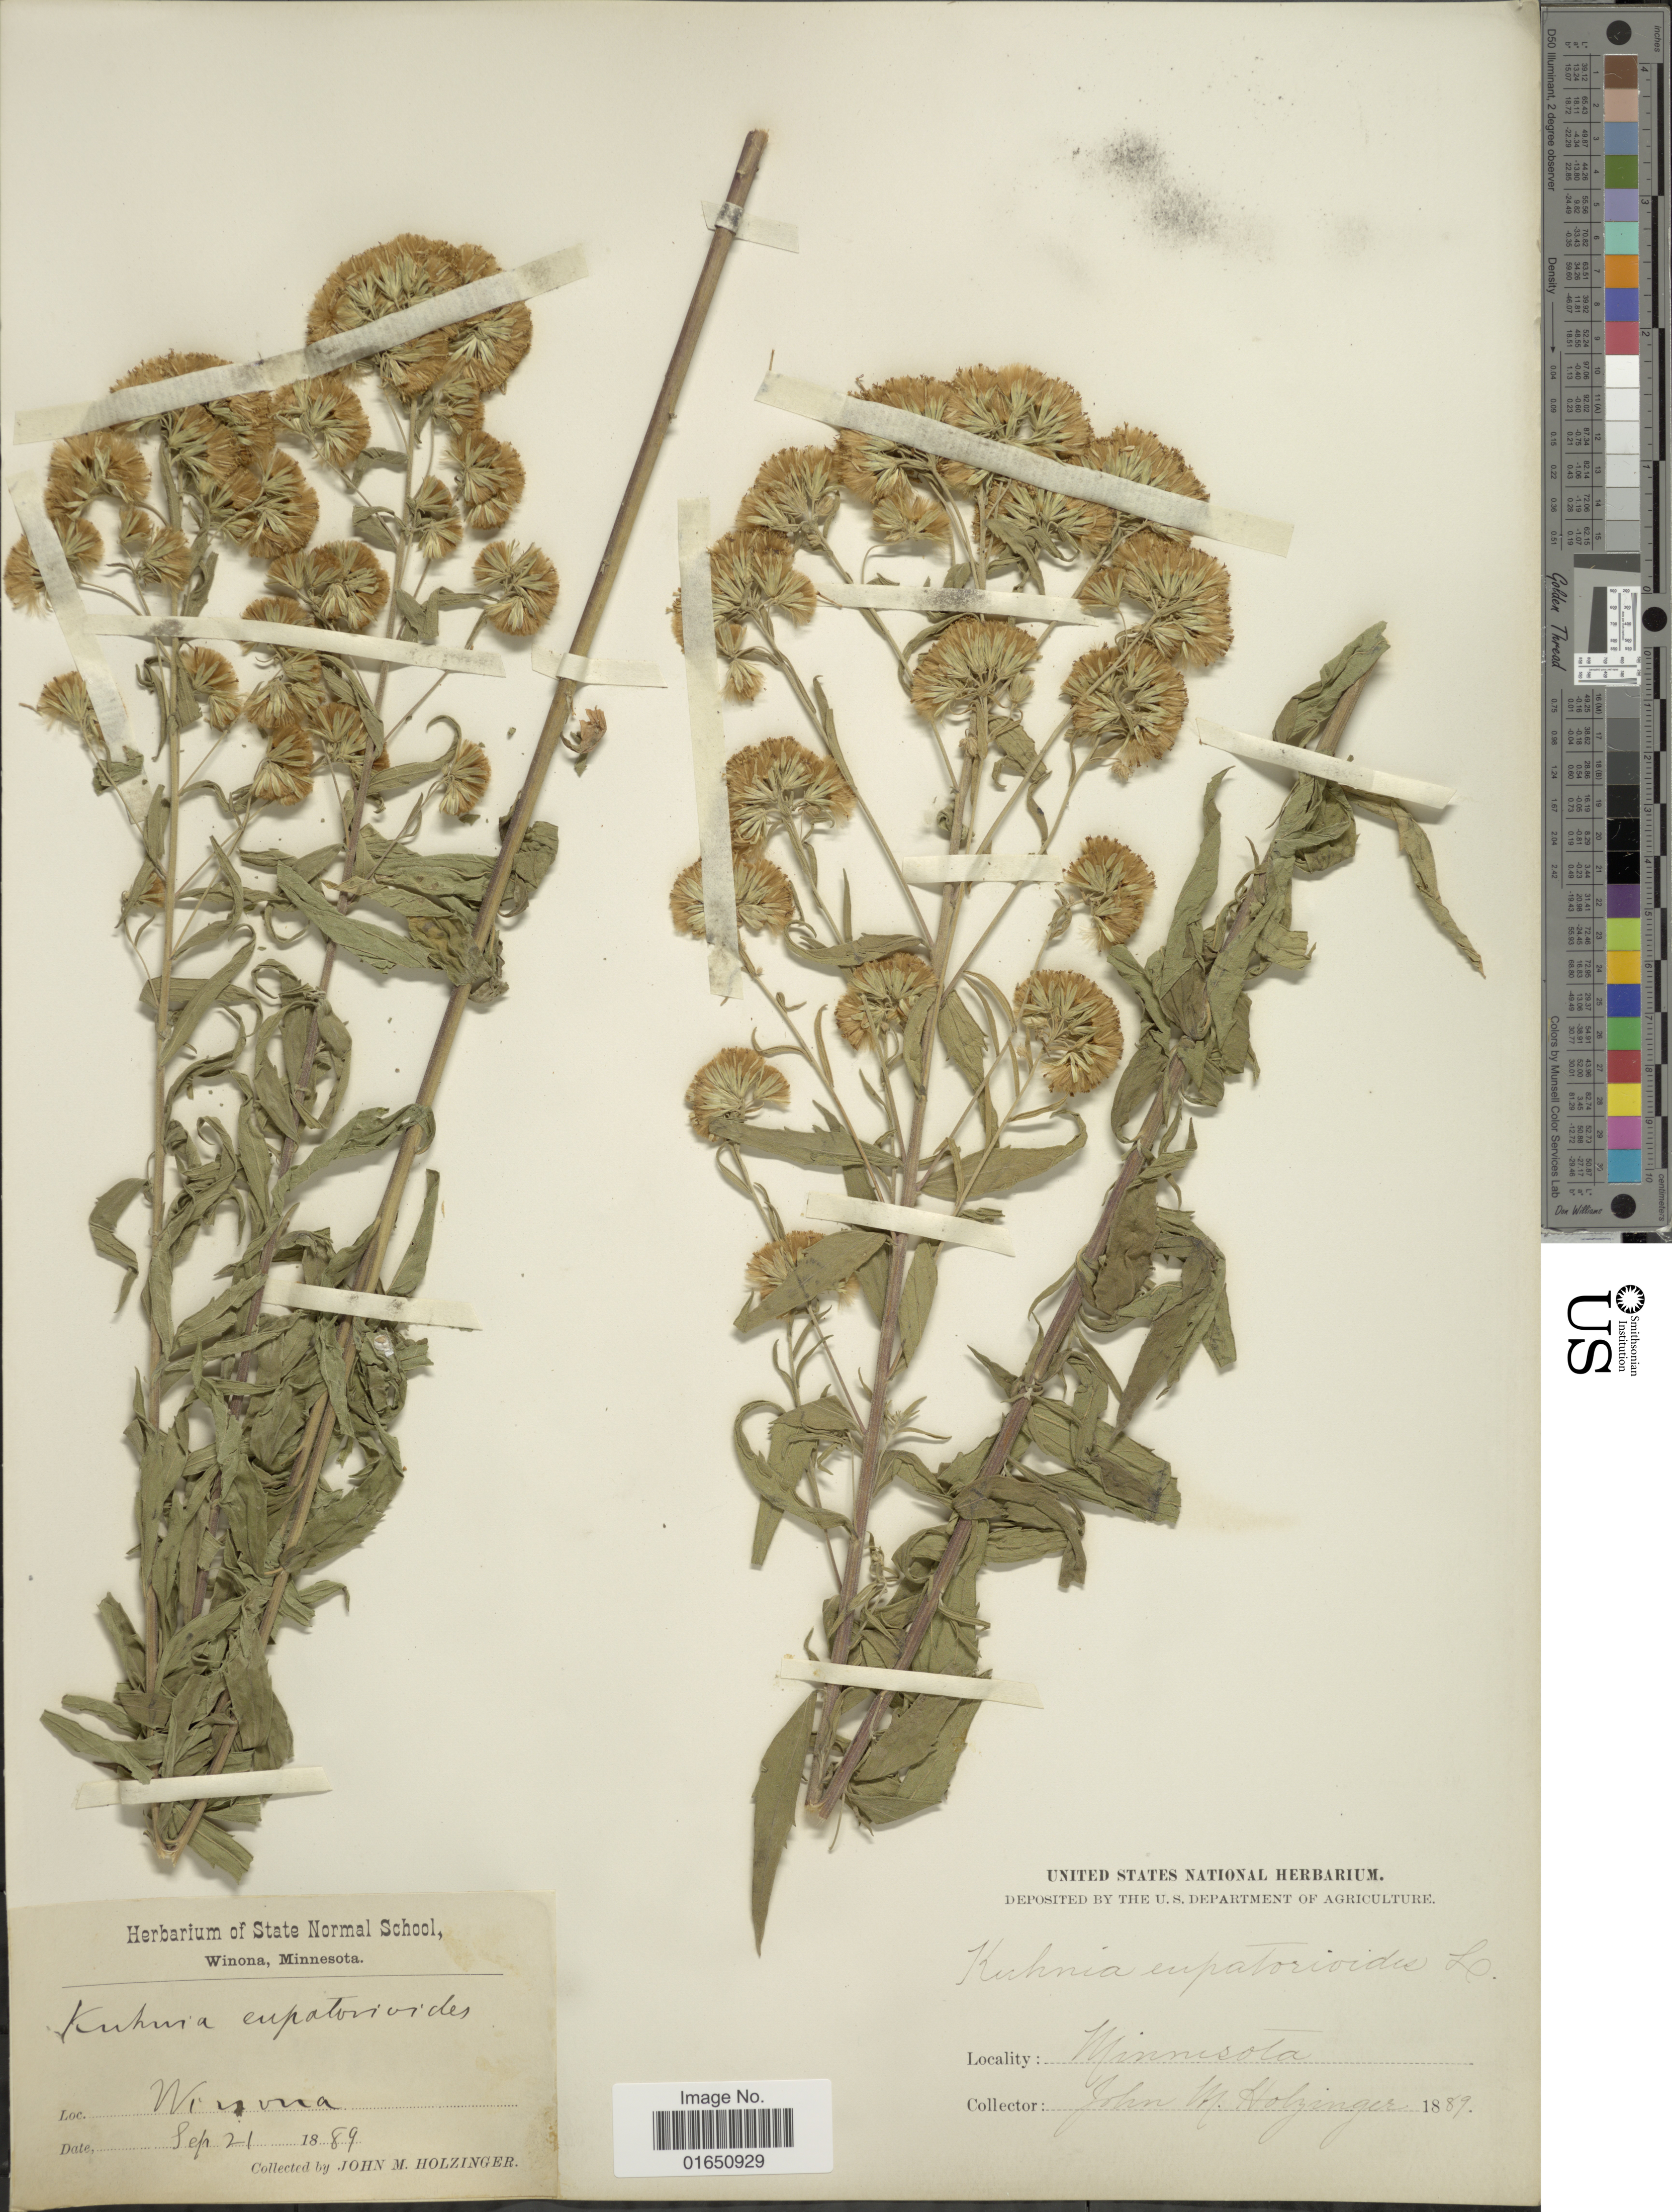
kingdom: Plantae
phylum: Tracheophyta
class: Magnoliopsida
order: Asterales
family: Asteraceae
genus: Brickellia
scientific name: Brickellia eupatorioides var. corymbulosa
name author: (Torr. & A. Gray) Shinners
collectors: J. M. Holzinger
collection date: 1889-09-21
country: United States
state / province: Minnesota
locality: Winona